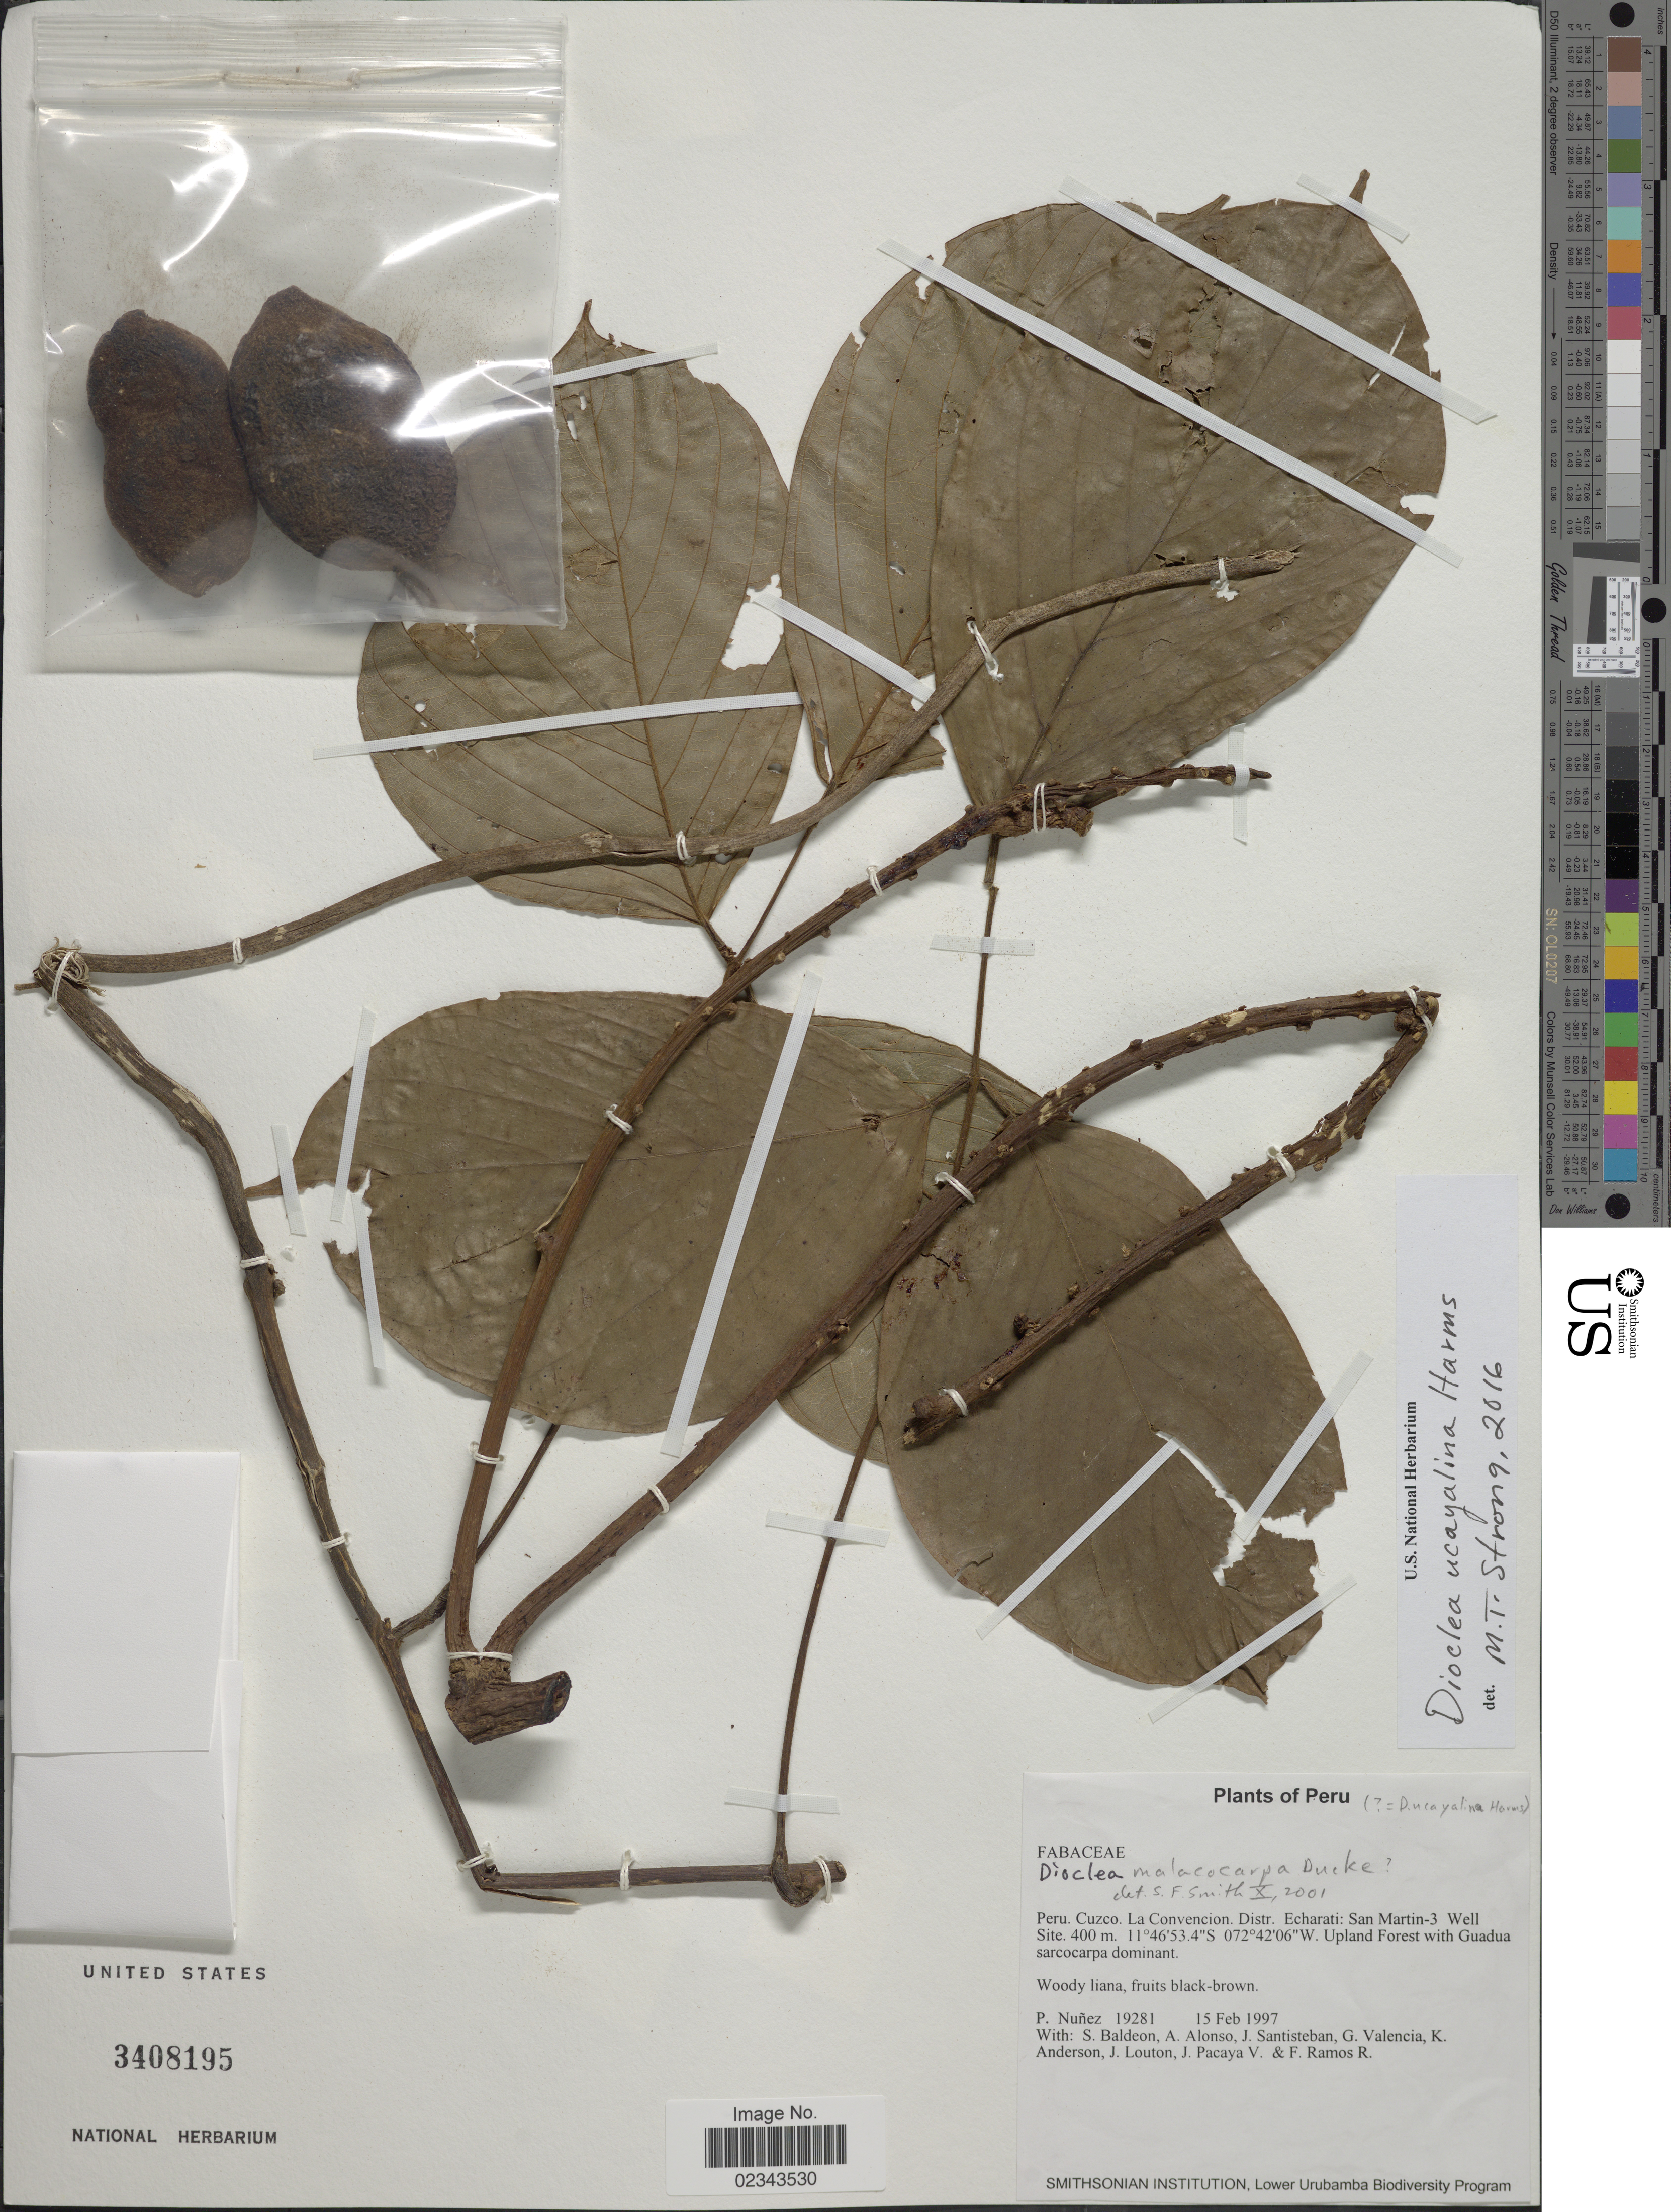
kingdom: Plantae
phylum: Tracheophyta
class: Magnoliopsida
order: Fabales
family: Fabaceae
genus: Macropsychanthus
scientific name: Macropsychanthus ucayalinus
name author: (Harms) L.P. Queiroz & Snak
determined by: Strong, Mark T., (BOT), Smithsonian Institution - National Museum of Natural History (UNITED STATES)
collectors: P. Nuñez V., S. Baldeon, A. Alonso, J. Santisteban & et al.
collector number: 19281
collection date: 1997-02-15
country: Peru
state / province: Cusco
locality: La Convencion, Distr. Echarati: San Martin-3 Well Site.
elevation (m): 400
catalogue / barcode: US 3408195